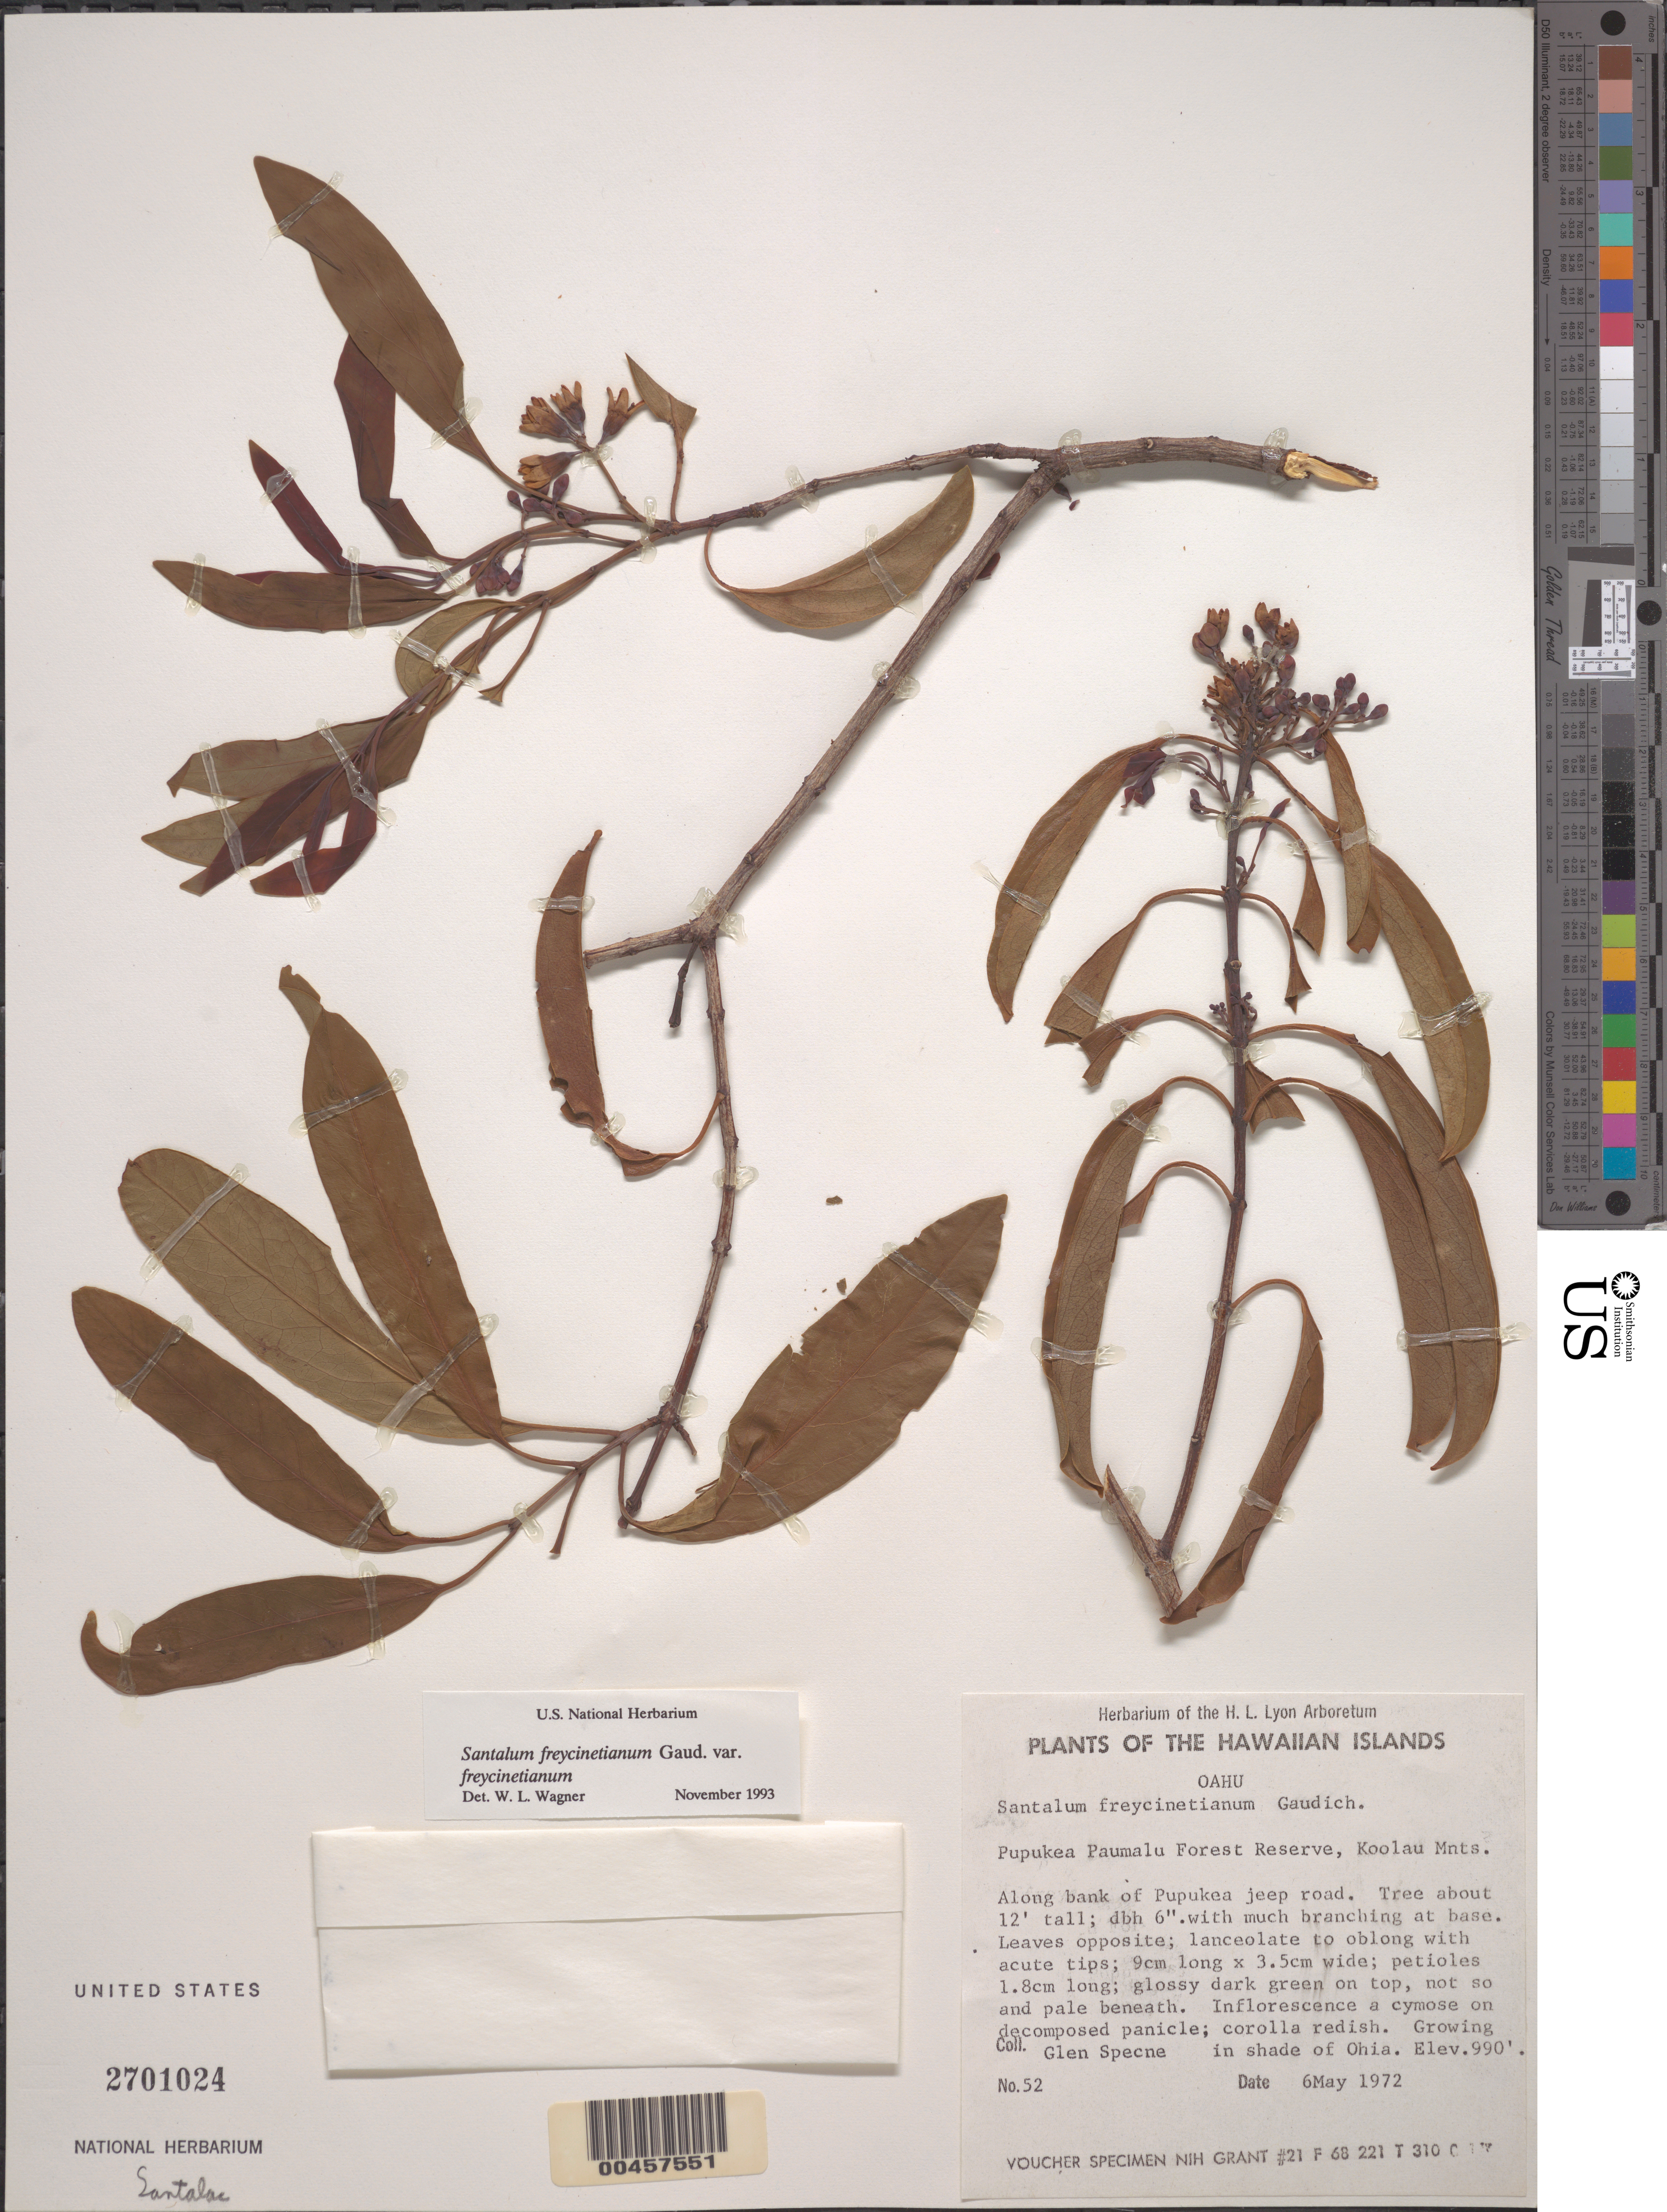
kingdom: Plantae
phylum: Tracheophyta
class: Magnoliopsida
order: Santalales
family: Santalaceae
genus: Santalum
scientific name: Santalum freycinetianum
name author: Gaudich.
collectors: G. Spence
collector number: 52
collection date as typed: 6 May 1972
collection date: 1972-05-06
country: United States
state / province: Hawaii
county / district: Honolulu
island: Oahu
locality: Along bank of Pupukea jeep road, Pupukea Paumalu Forest Reserve, Koolau Mnts.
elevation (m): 302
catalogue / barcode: US 2701024